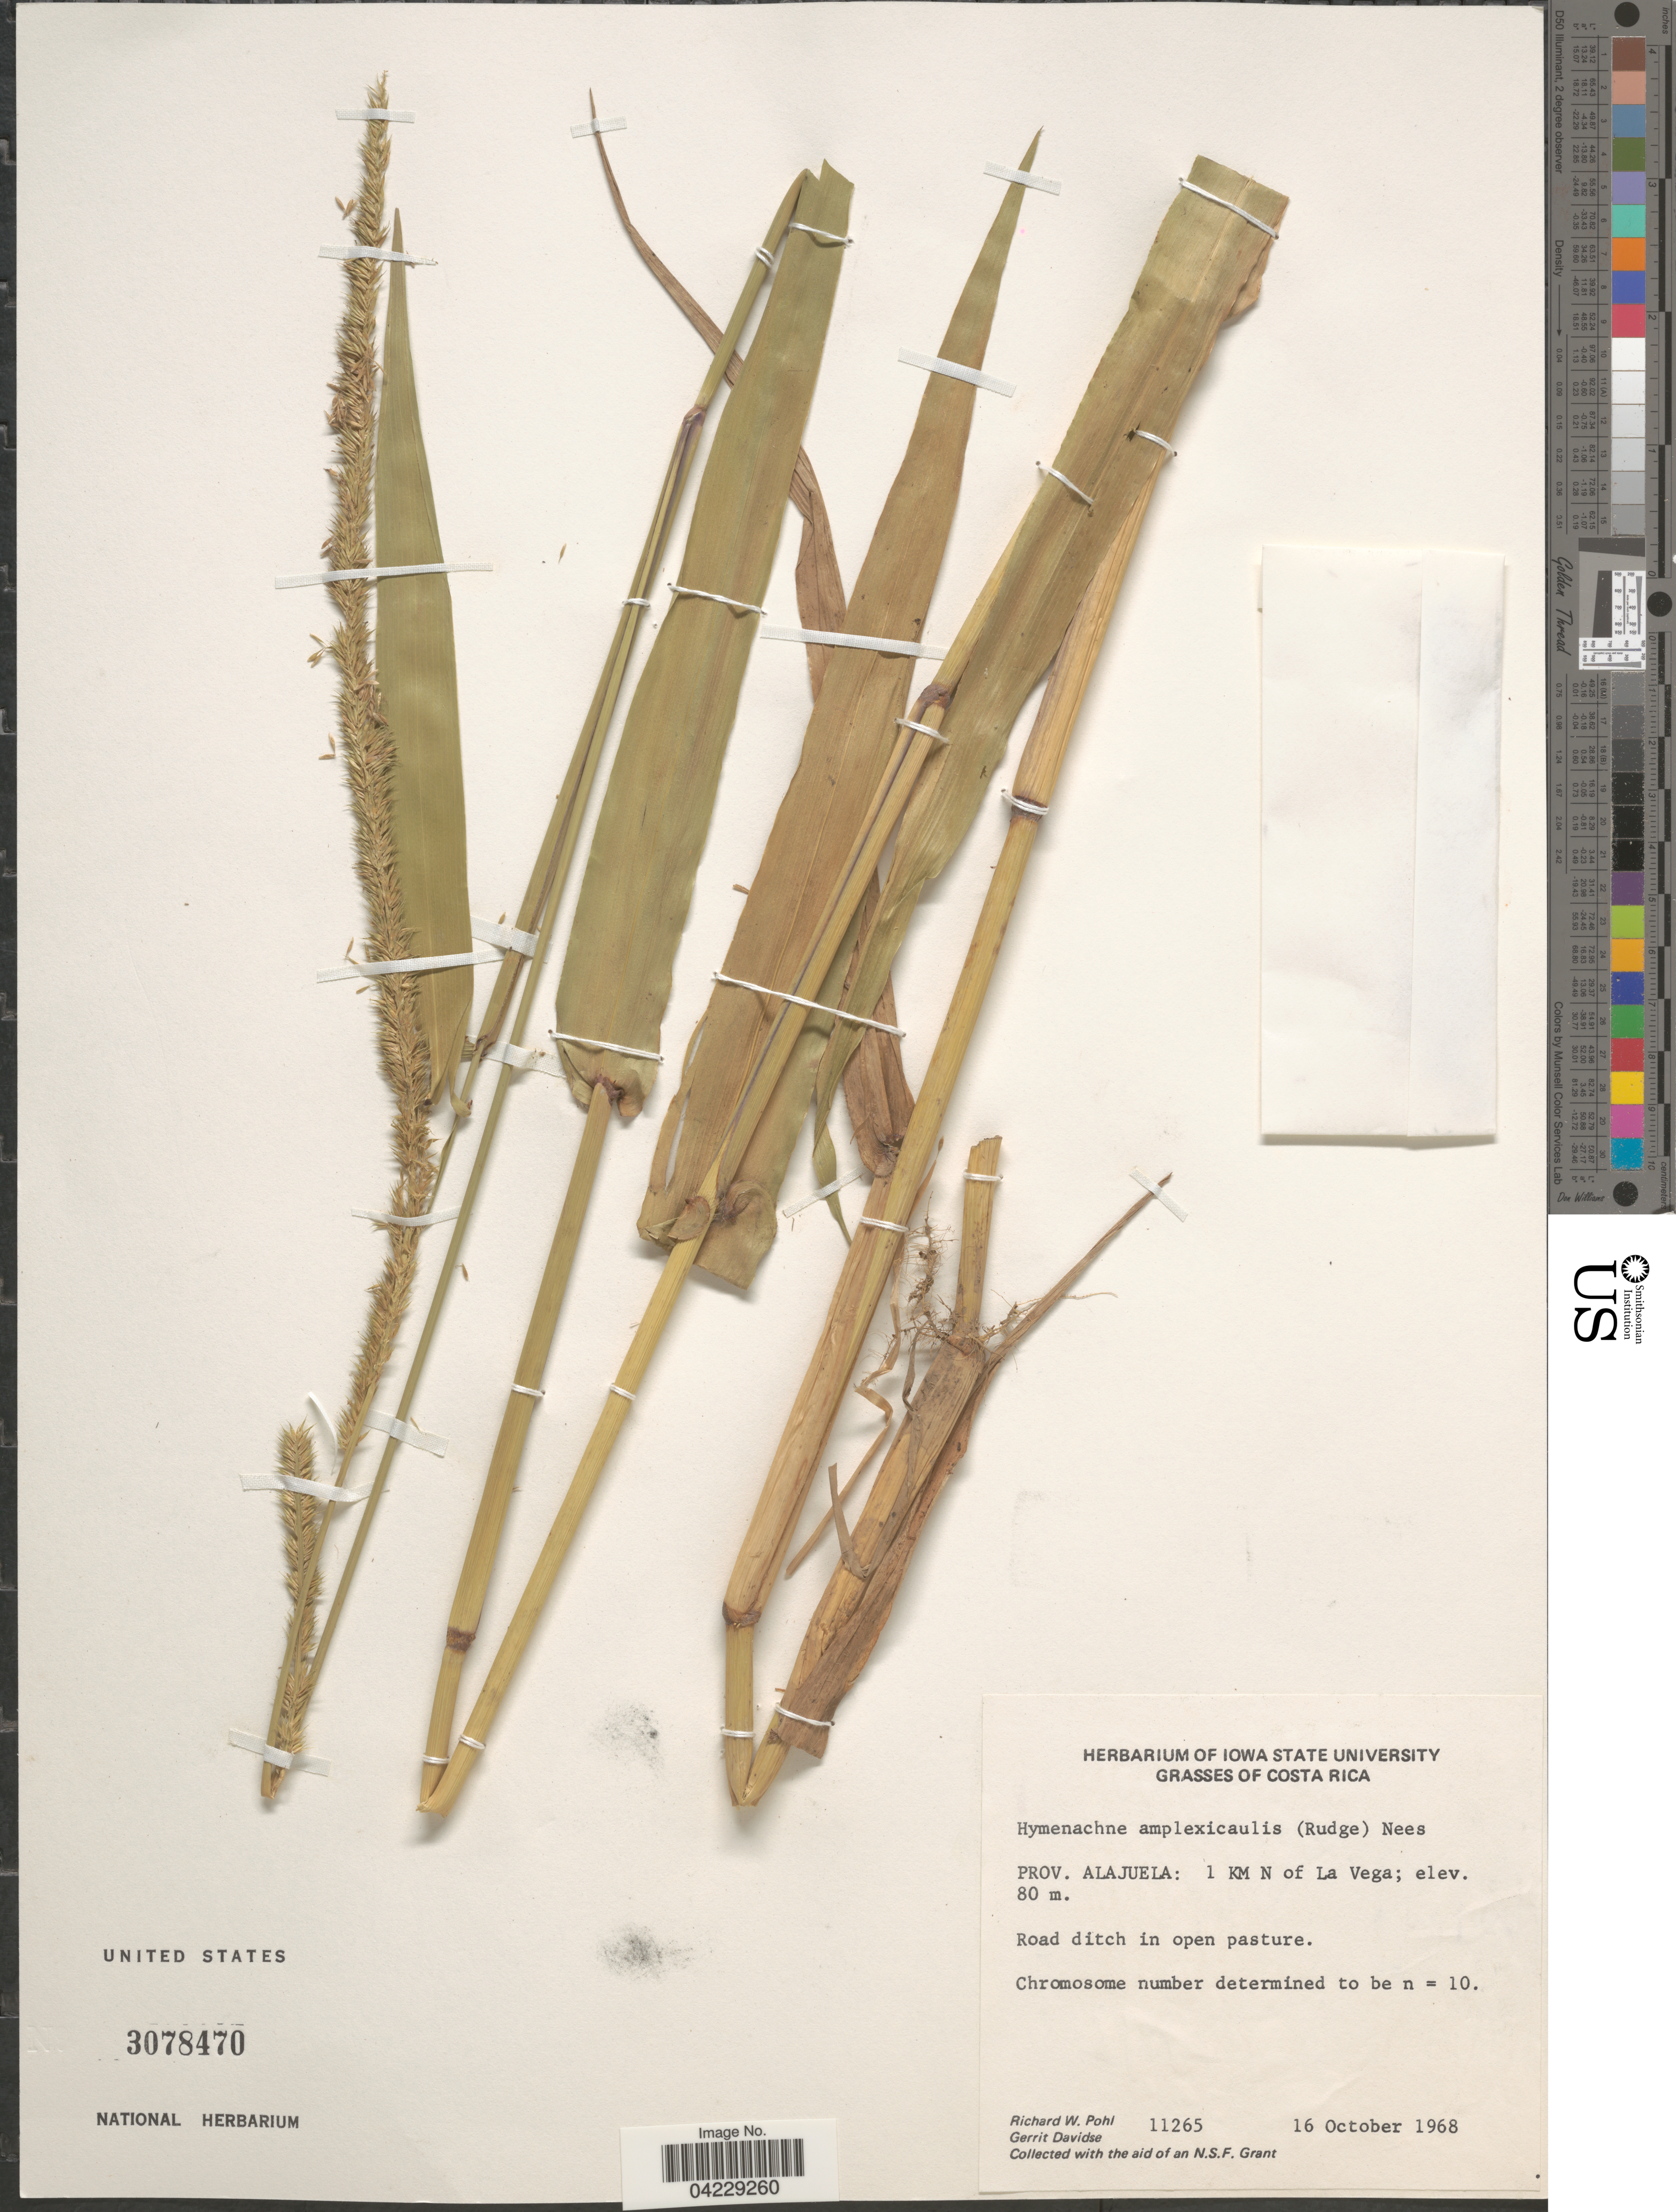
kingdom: Plantae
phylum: Tracheophyta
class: Liliopsida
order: Poales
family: Poaceae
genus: Hymenachne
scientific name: Hymenachne amplexicaulis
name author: (Rudge) Nees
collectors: R. W. Pohl & G. Davidse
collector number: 11265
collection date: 1968-10-16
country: Costa Rica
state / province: Alajuela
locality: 1 Km N of La Vega.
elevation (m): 80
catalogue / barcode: US 3078470